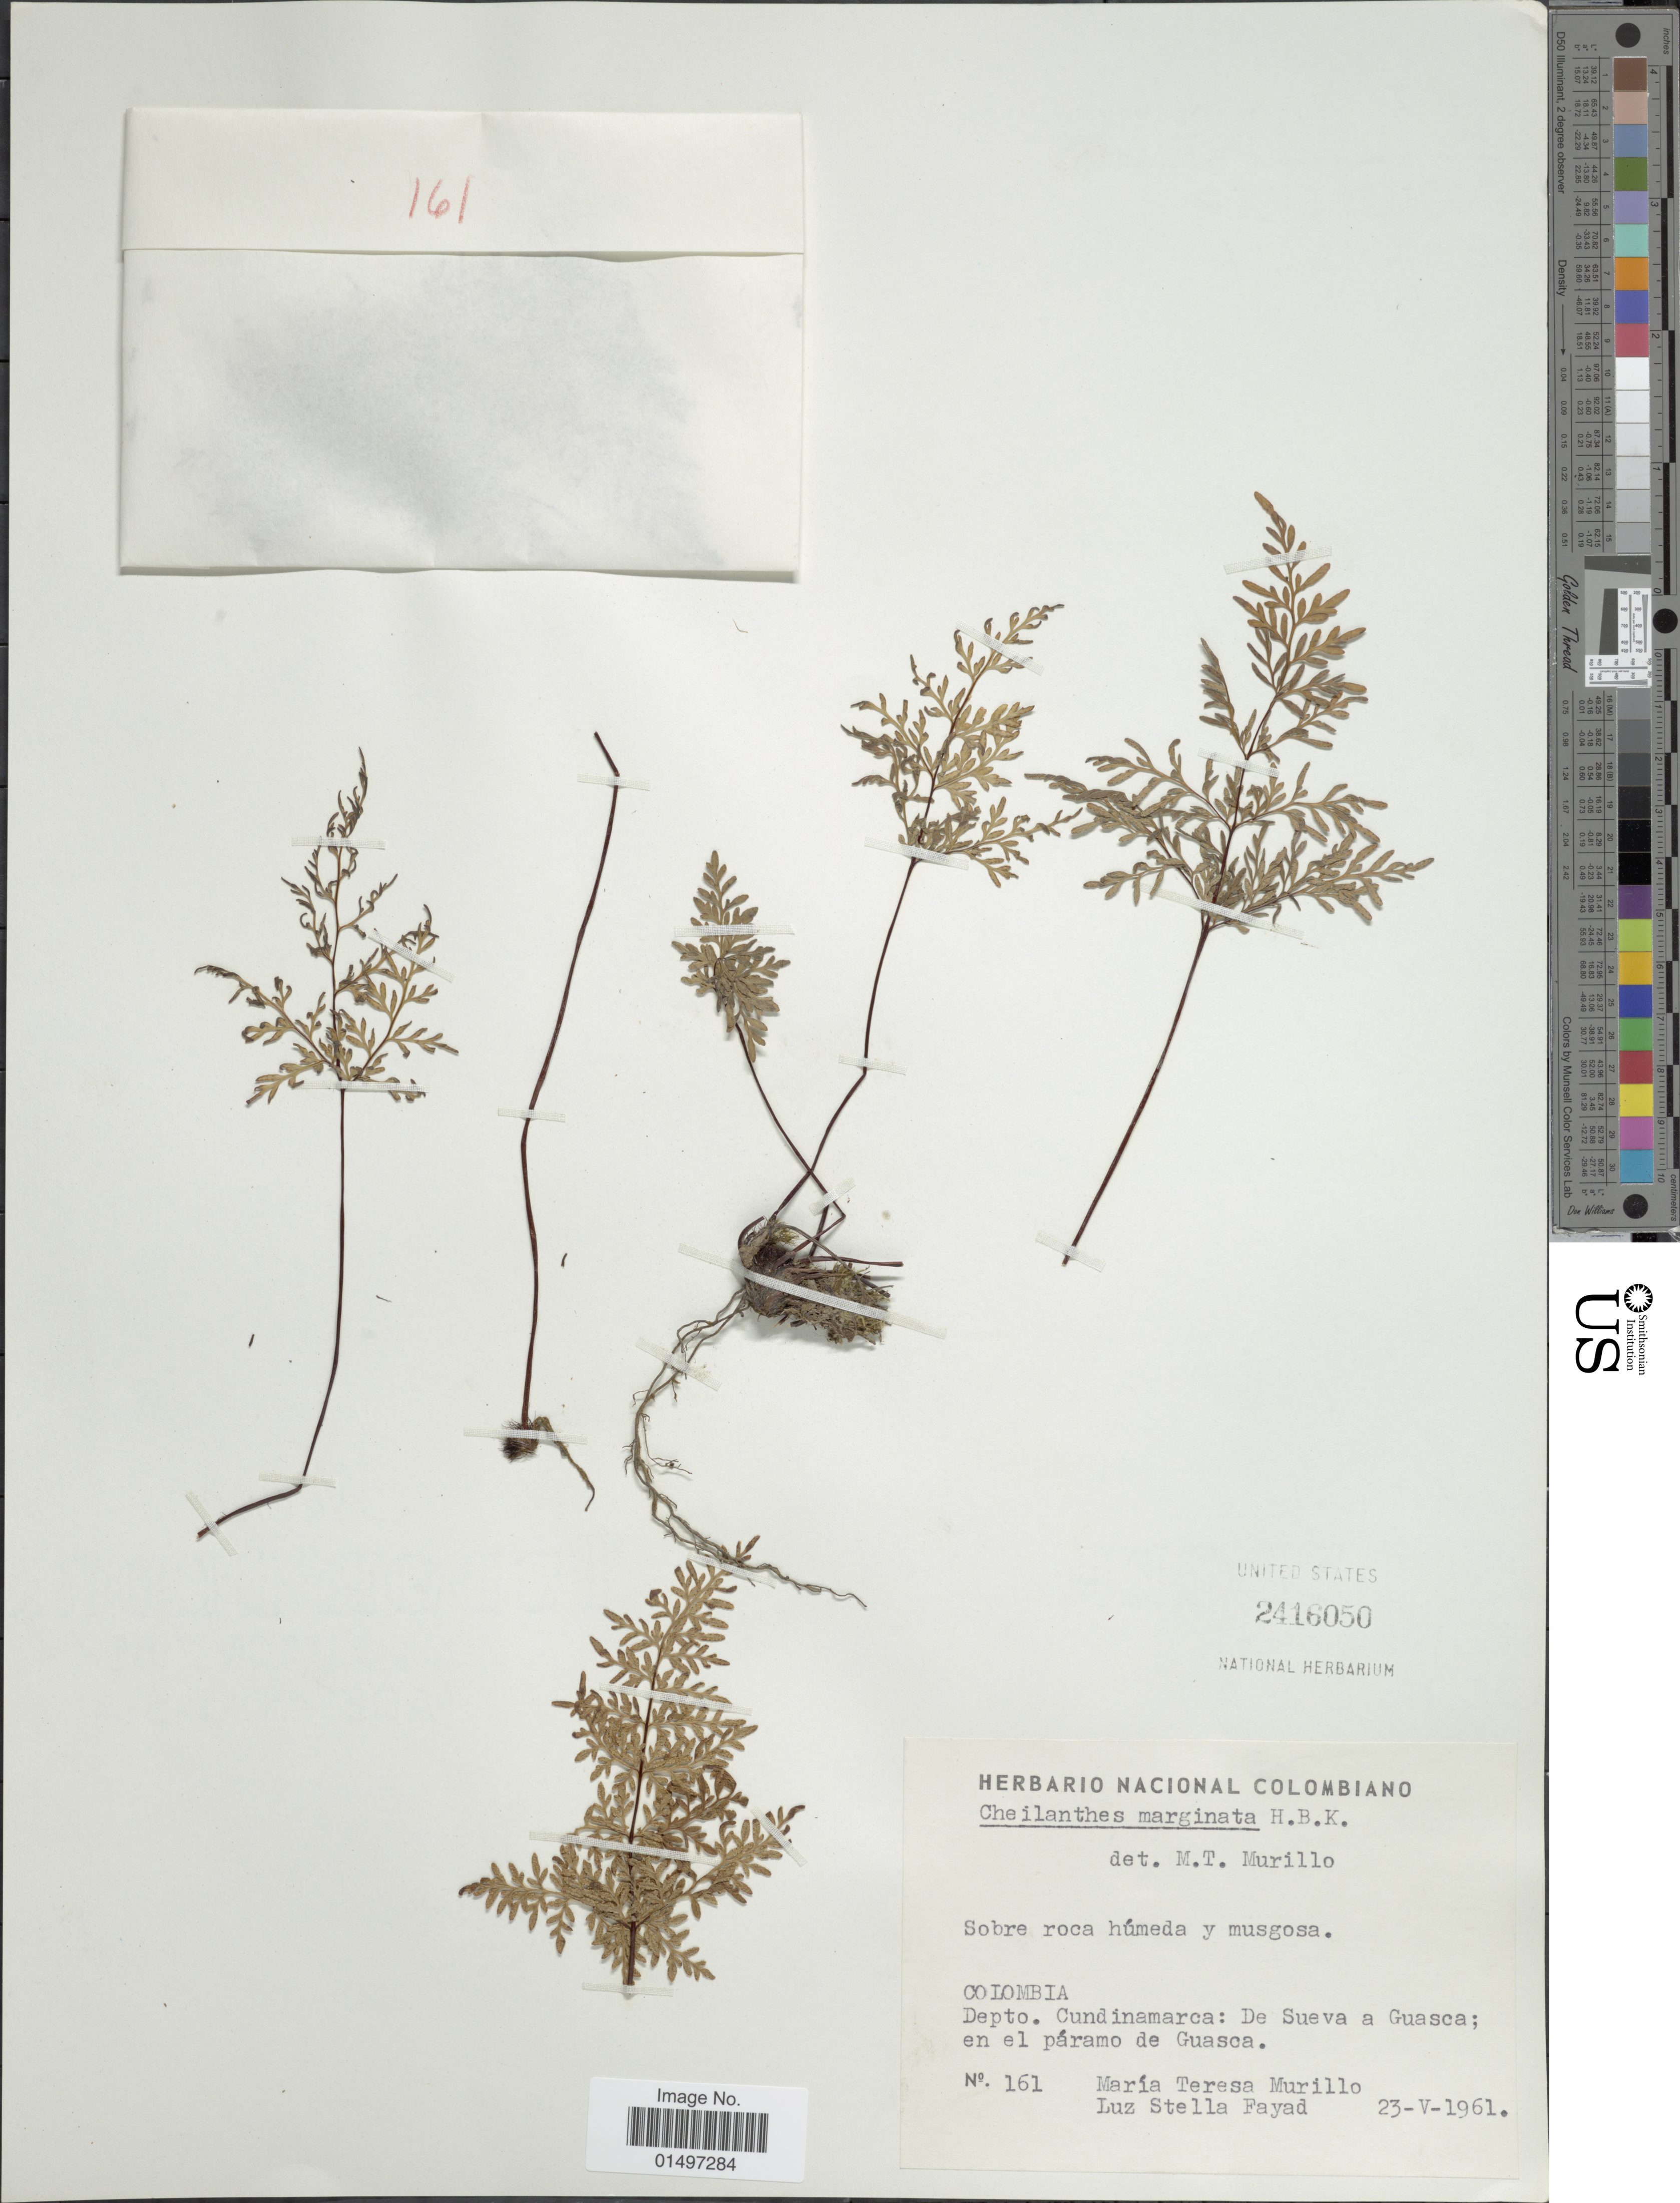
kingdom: Plantae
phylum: Tracheophyta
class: Polypodiopsida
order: Polypodiales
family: Pteridaceae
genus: Gaga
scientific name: Gaga hirsuta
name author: (Link) Fay W. Li & Windham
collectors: M. Murillo & L. Fayad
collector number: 161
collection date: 1961-05-23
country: Colombia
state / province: Cundinamarca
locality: Depto. Cundinamarca: De Sueva a Guasca; en el paramo de Guasca.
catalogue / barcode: US 2416050